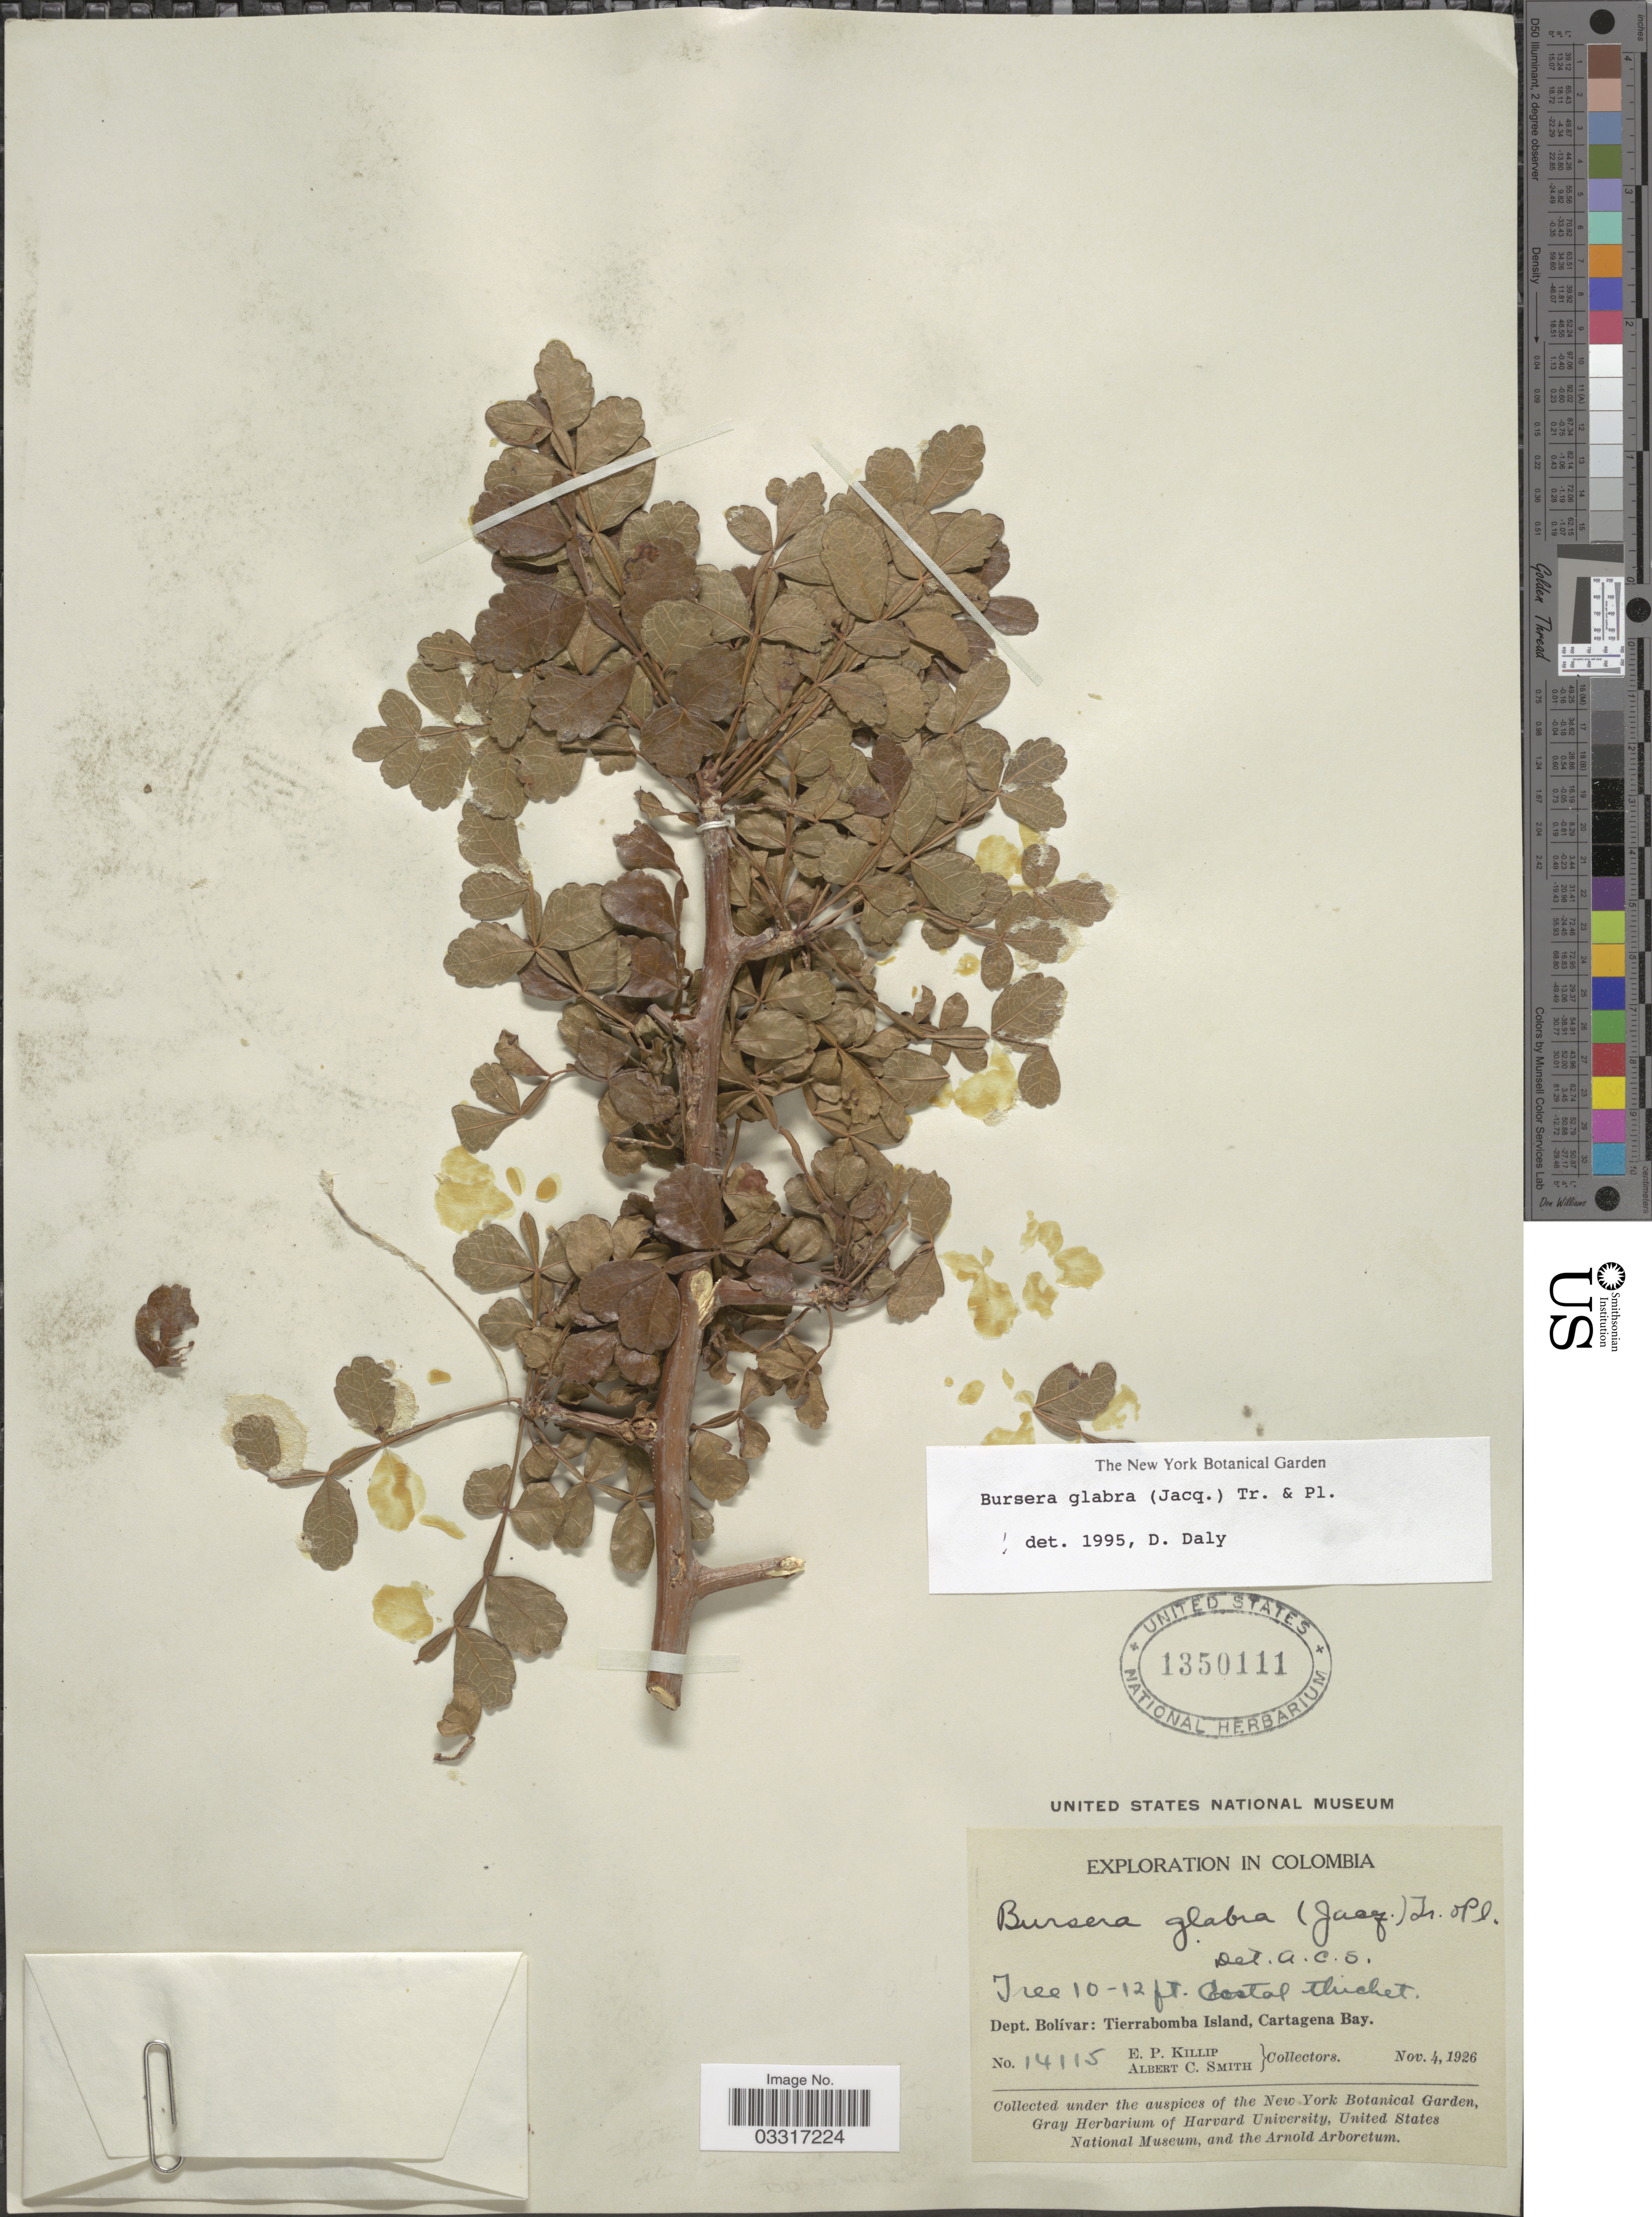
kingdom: Plantae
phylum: Tracheophyta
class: Magnoliopsida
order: Sapindales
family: Burseraceae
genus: Bursera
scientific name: Bursera glabra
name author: (Jacq.) Triana & Planch.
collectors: E. P. Killip & A. C. Smith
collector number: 14115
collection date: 1926-11-04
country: Colombia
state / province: Bolívar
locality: Dept. Bolívar: Tierrabomba Island, Cartagena Bay.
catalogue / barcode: US 1350111